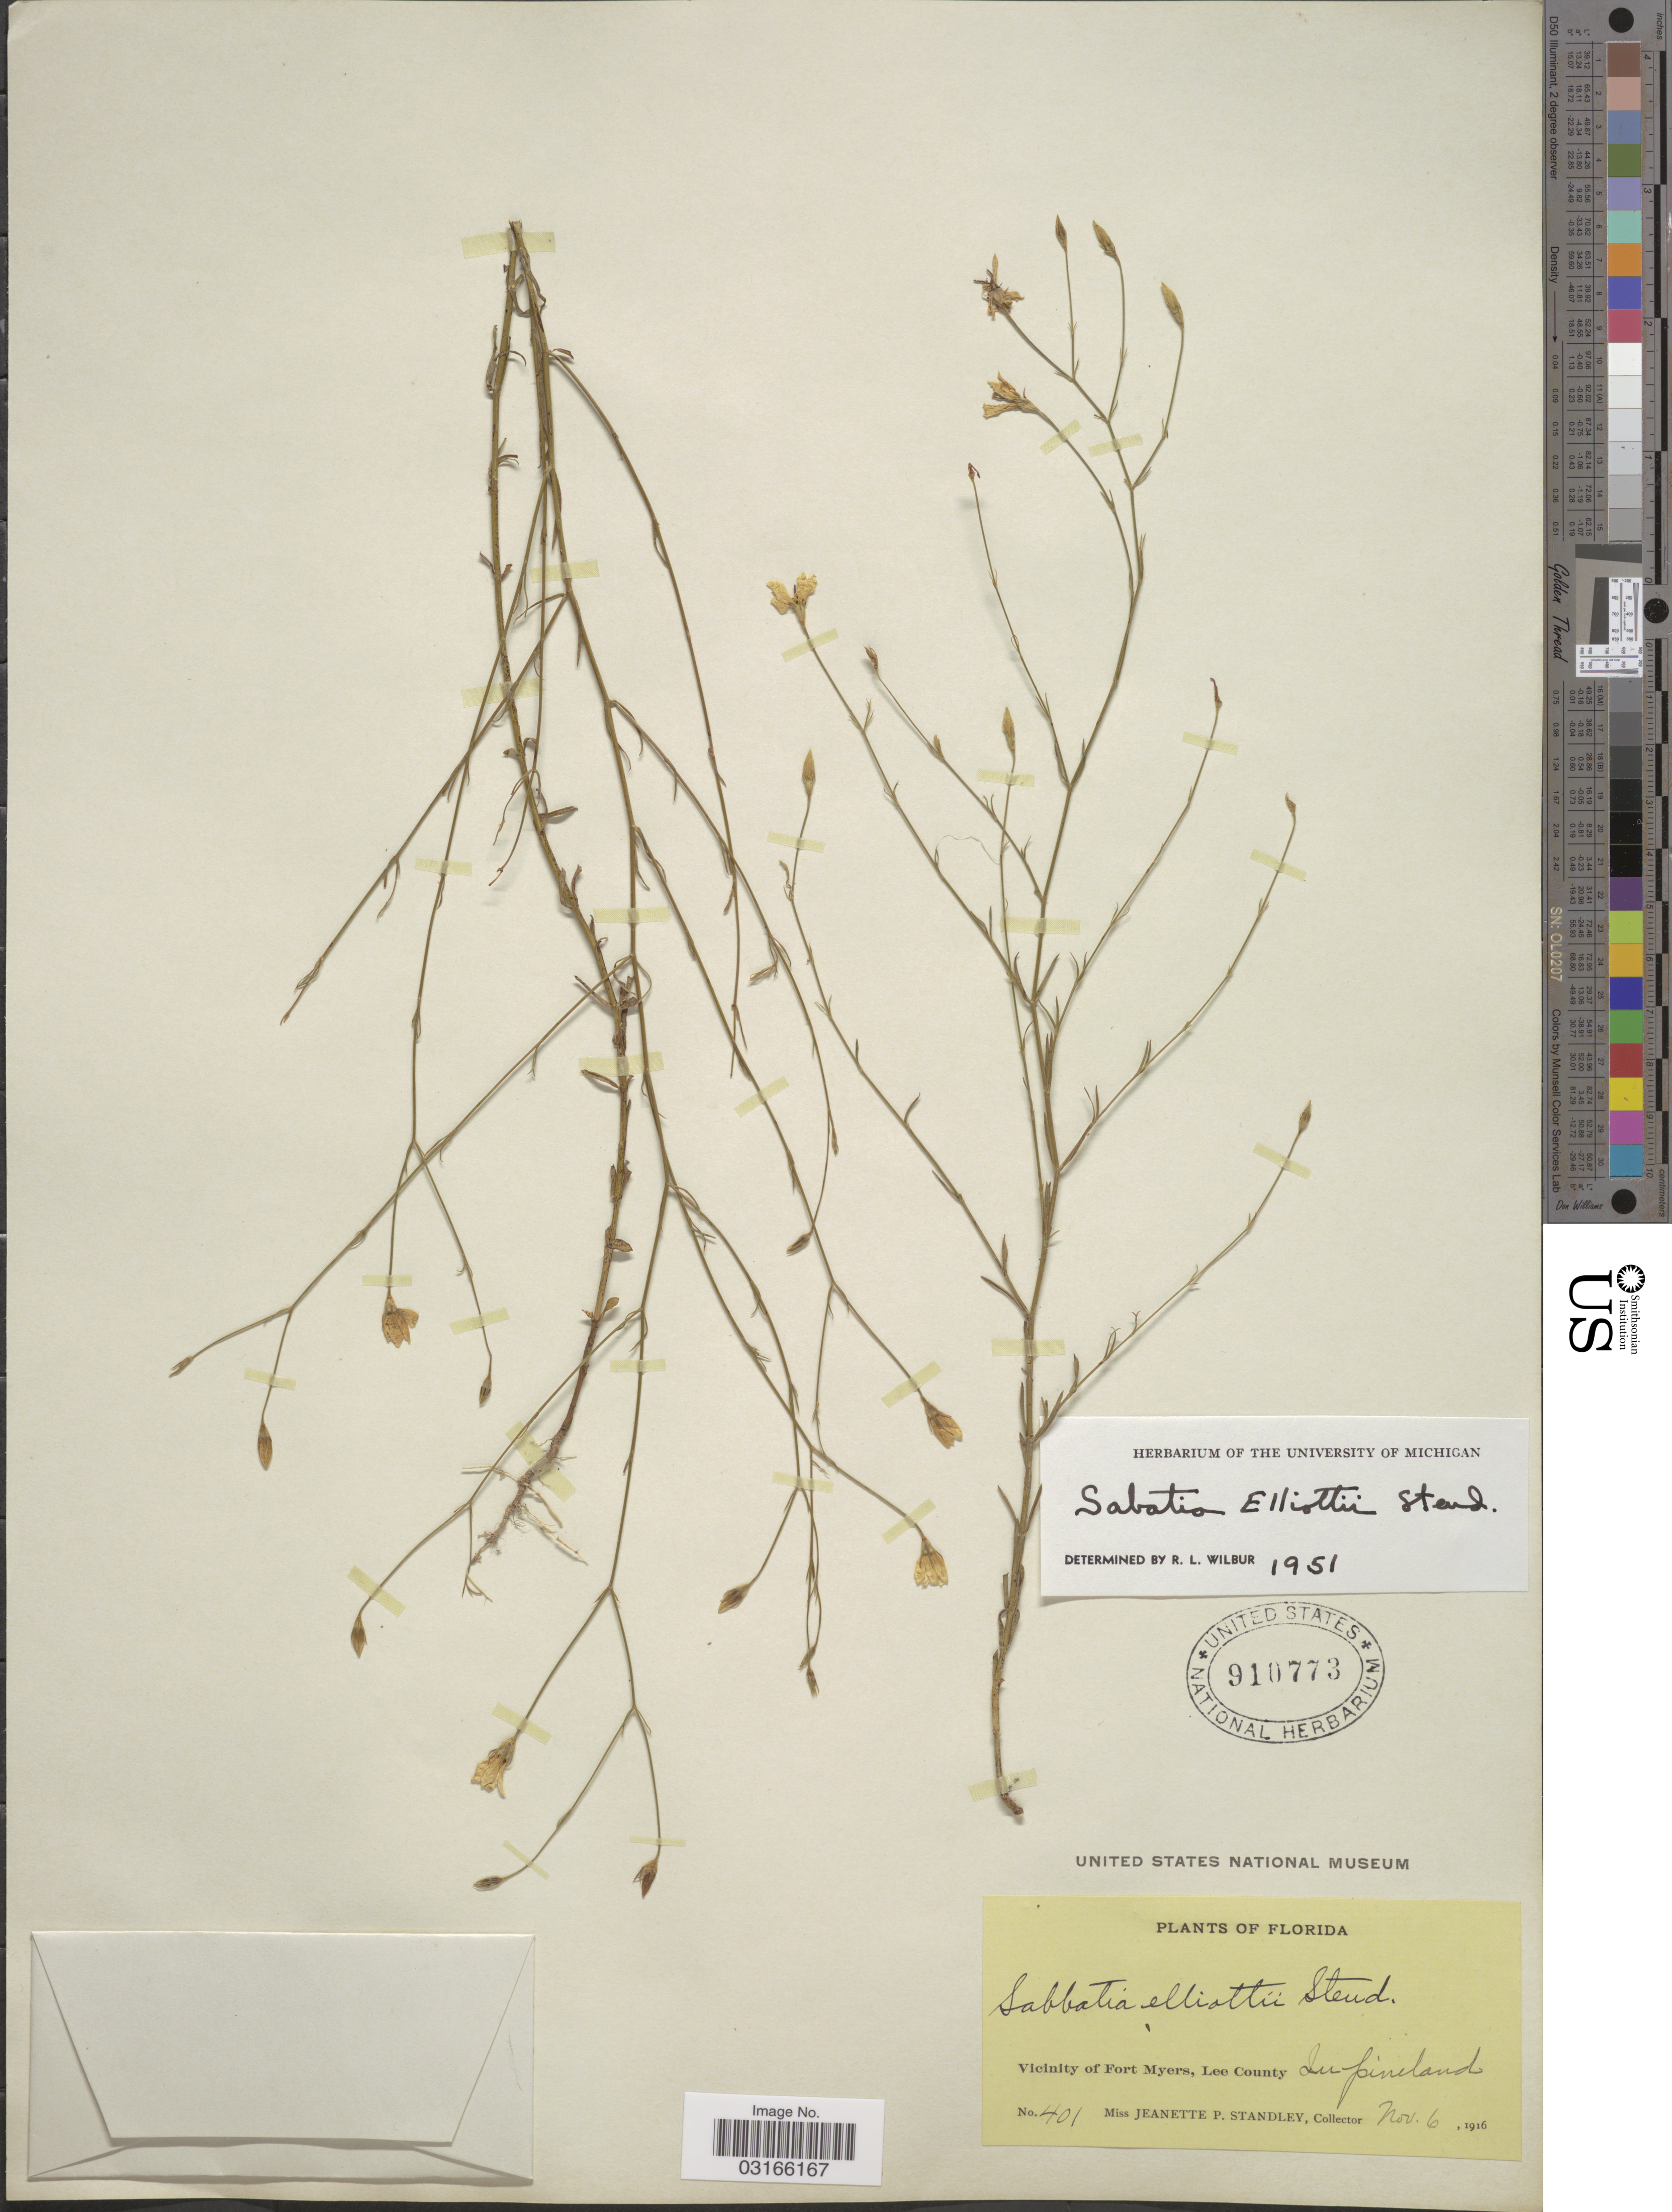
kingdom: Plantae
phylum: Tracheophyta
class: Magnoliopsida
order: Gentianales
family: Gentianaceae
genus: Sabatia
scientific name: Sabatia brevifolia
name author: Raf.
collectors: J. P. Standley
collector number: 401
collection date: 1916-11-06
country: United States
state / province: Florida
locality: Vicinity of Fort Myers, Lee County, In pinelands.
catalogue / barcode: US 910773